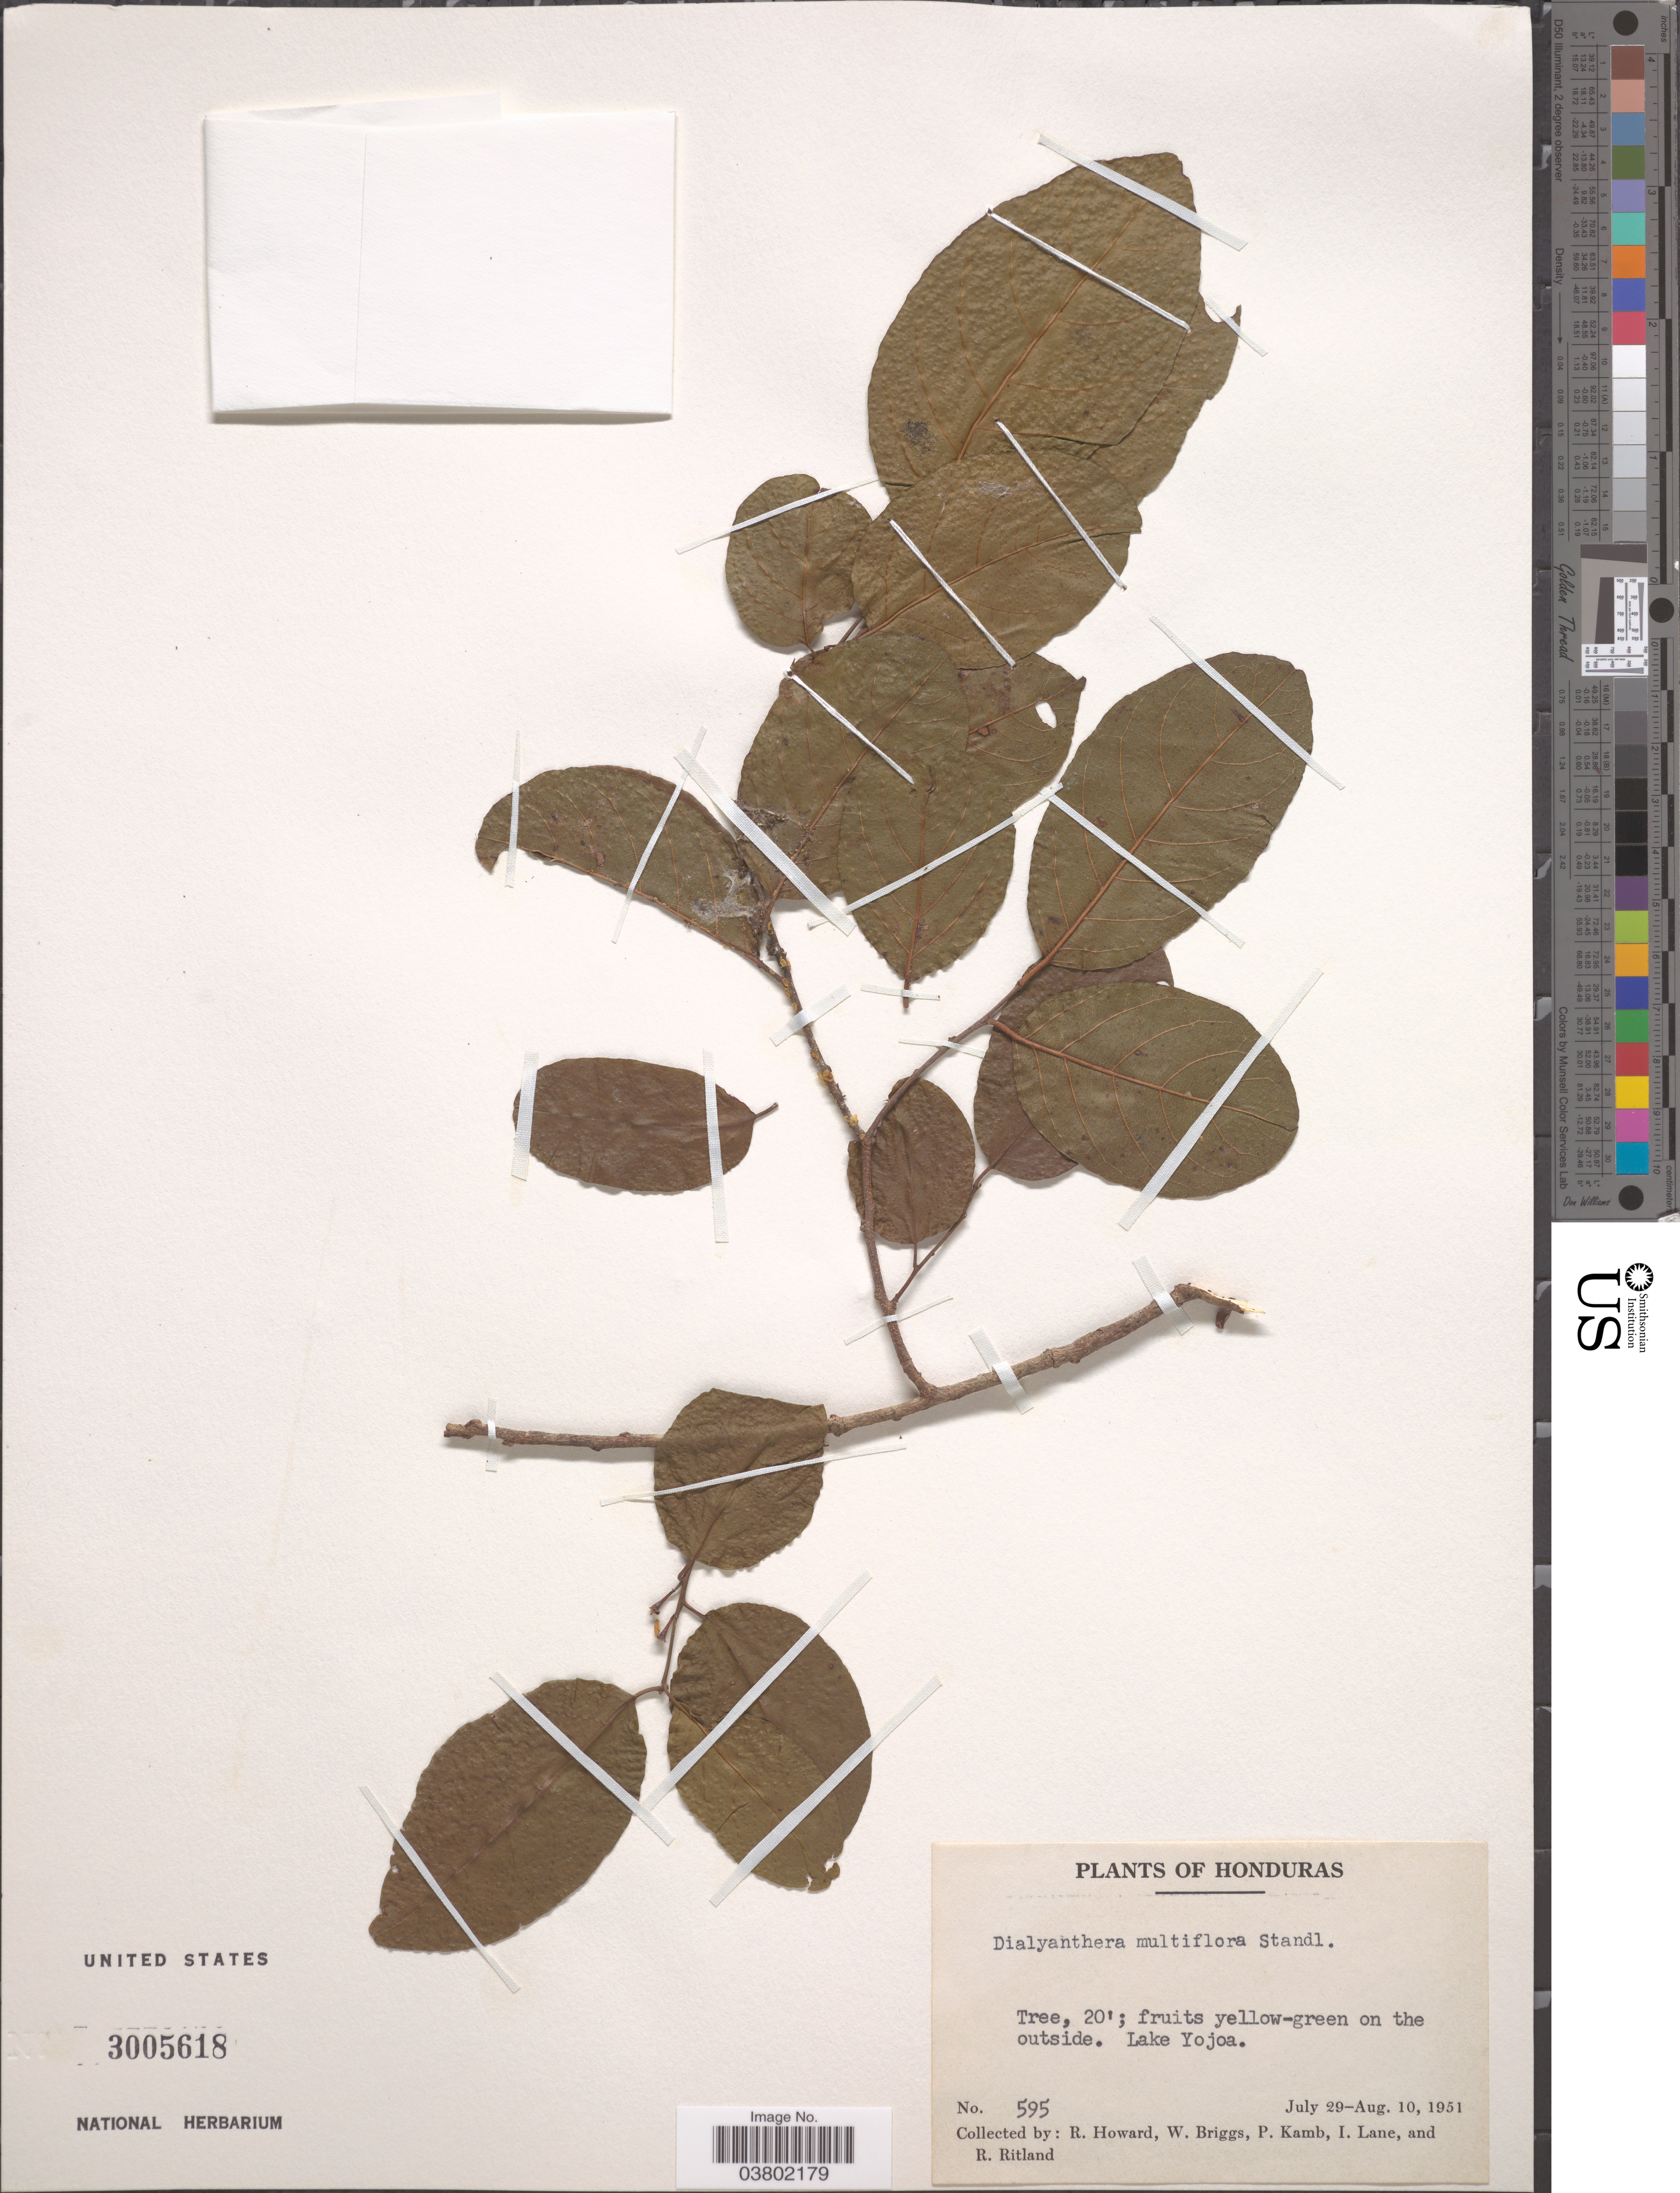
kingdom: Plantae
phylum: Tracheophyta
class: Magnoliopsida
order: Magnoliales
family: Myristicaceae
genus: Otoba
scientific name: Otoba multiflora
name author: Standl.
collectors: R. Howard, W. Briggs, P. Kamb, I. Lane & R. Ritland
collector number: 595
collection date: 1951-07-29/1951-08-10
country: Honduras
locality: Lake Yojoa.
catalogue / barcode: US 3005618